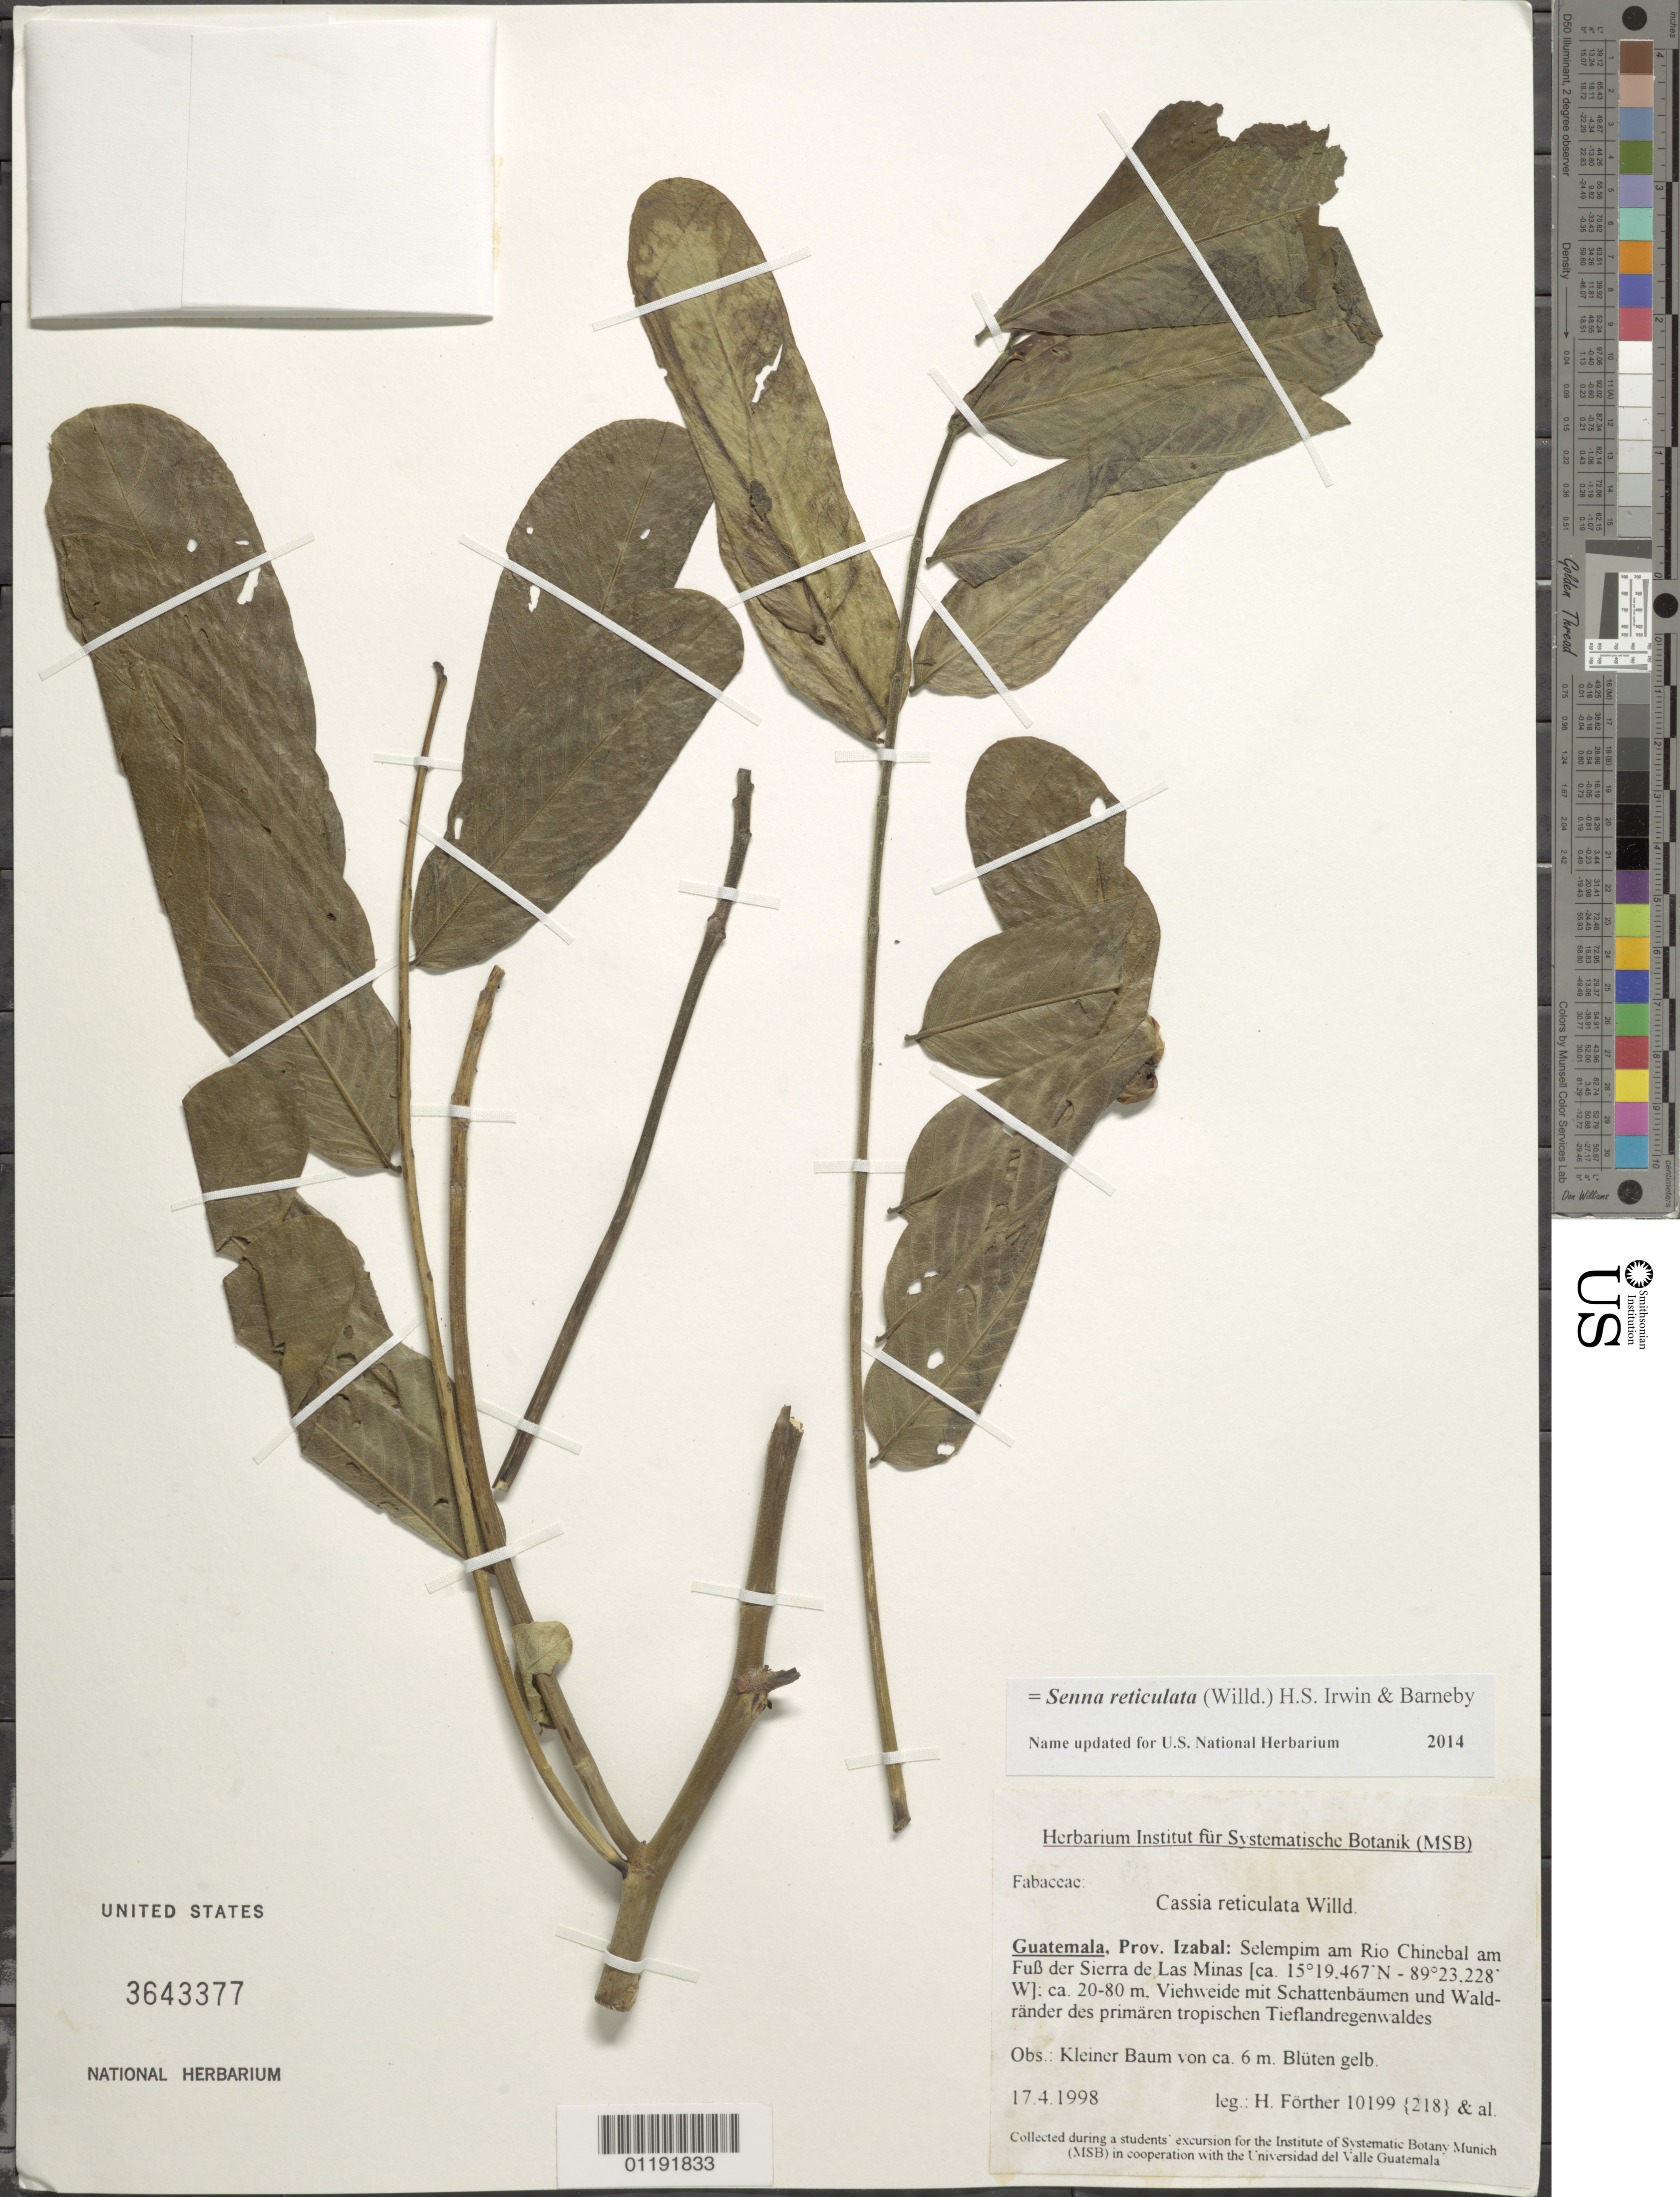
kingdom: Plantae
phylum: Tracheophyta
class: Magnoliopsida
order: Fabales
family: Fabaceae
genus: Senna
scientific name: Senna reticulata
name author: (Willd.) H.S. Irwin & Barneby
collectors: H. Fôrther et al.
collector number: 10199 {218}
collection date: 1998-04-17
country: Guatemala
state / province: Izabal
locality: Sierra de Las Minas, Selempim, Rio Chinebal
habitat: Pasture with shade trees, edges of tropical primary lowland rainforest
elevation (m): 20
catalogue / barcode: US 3643377